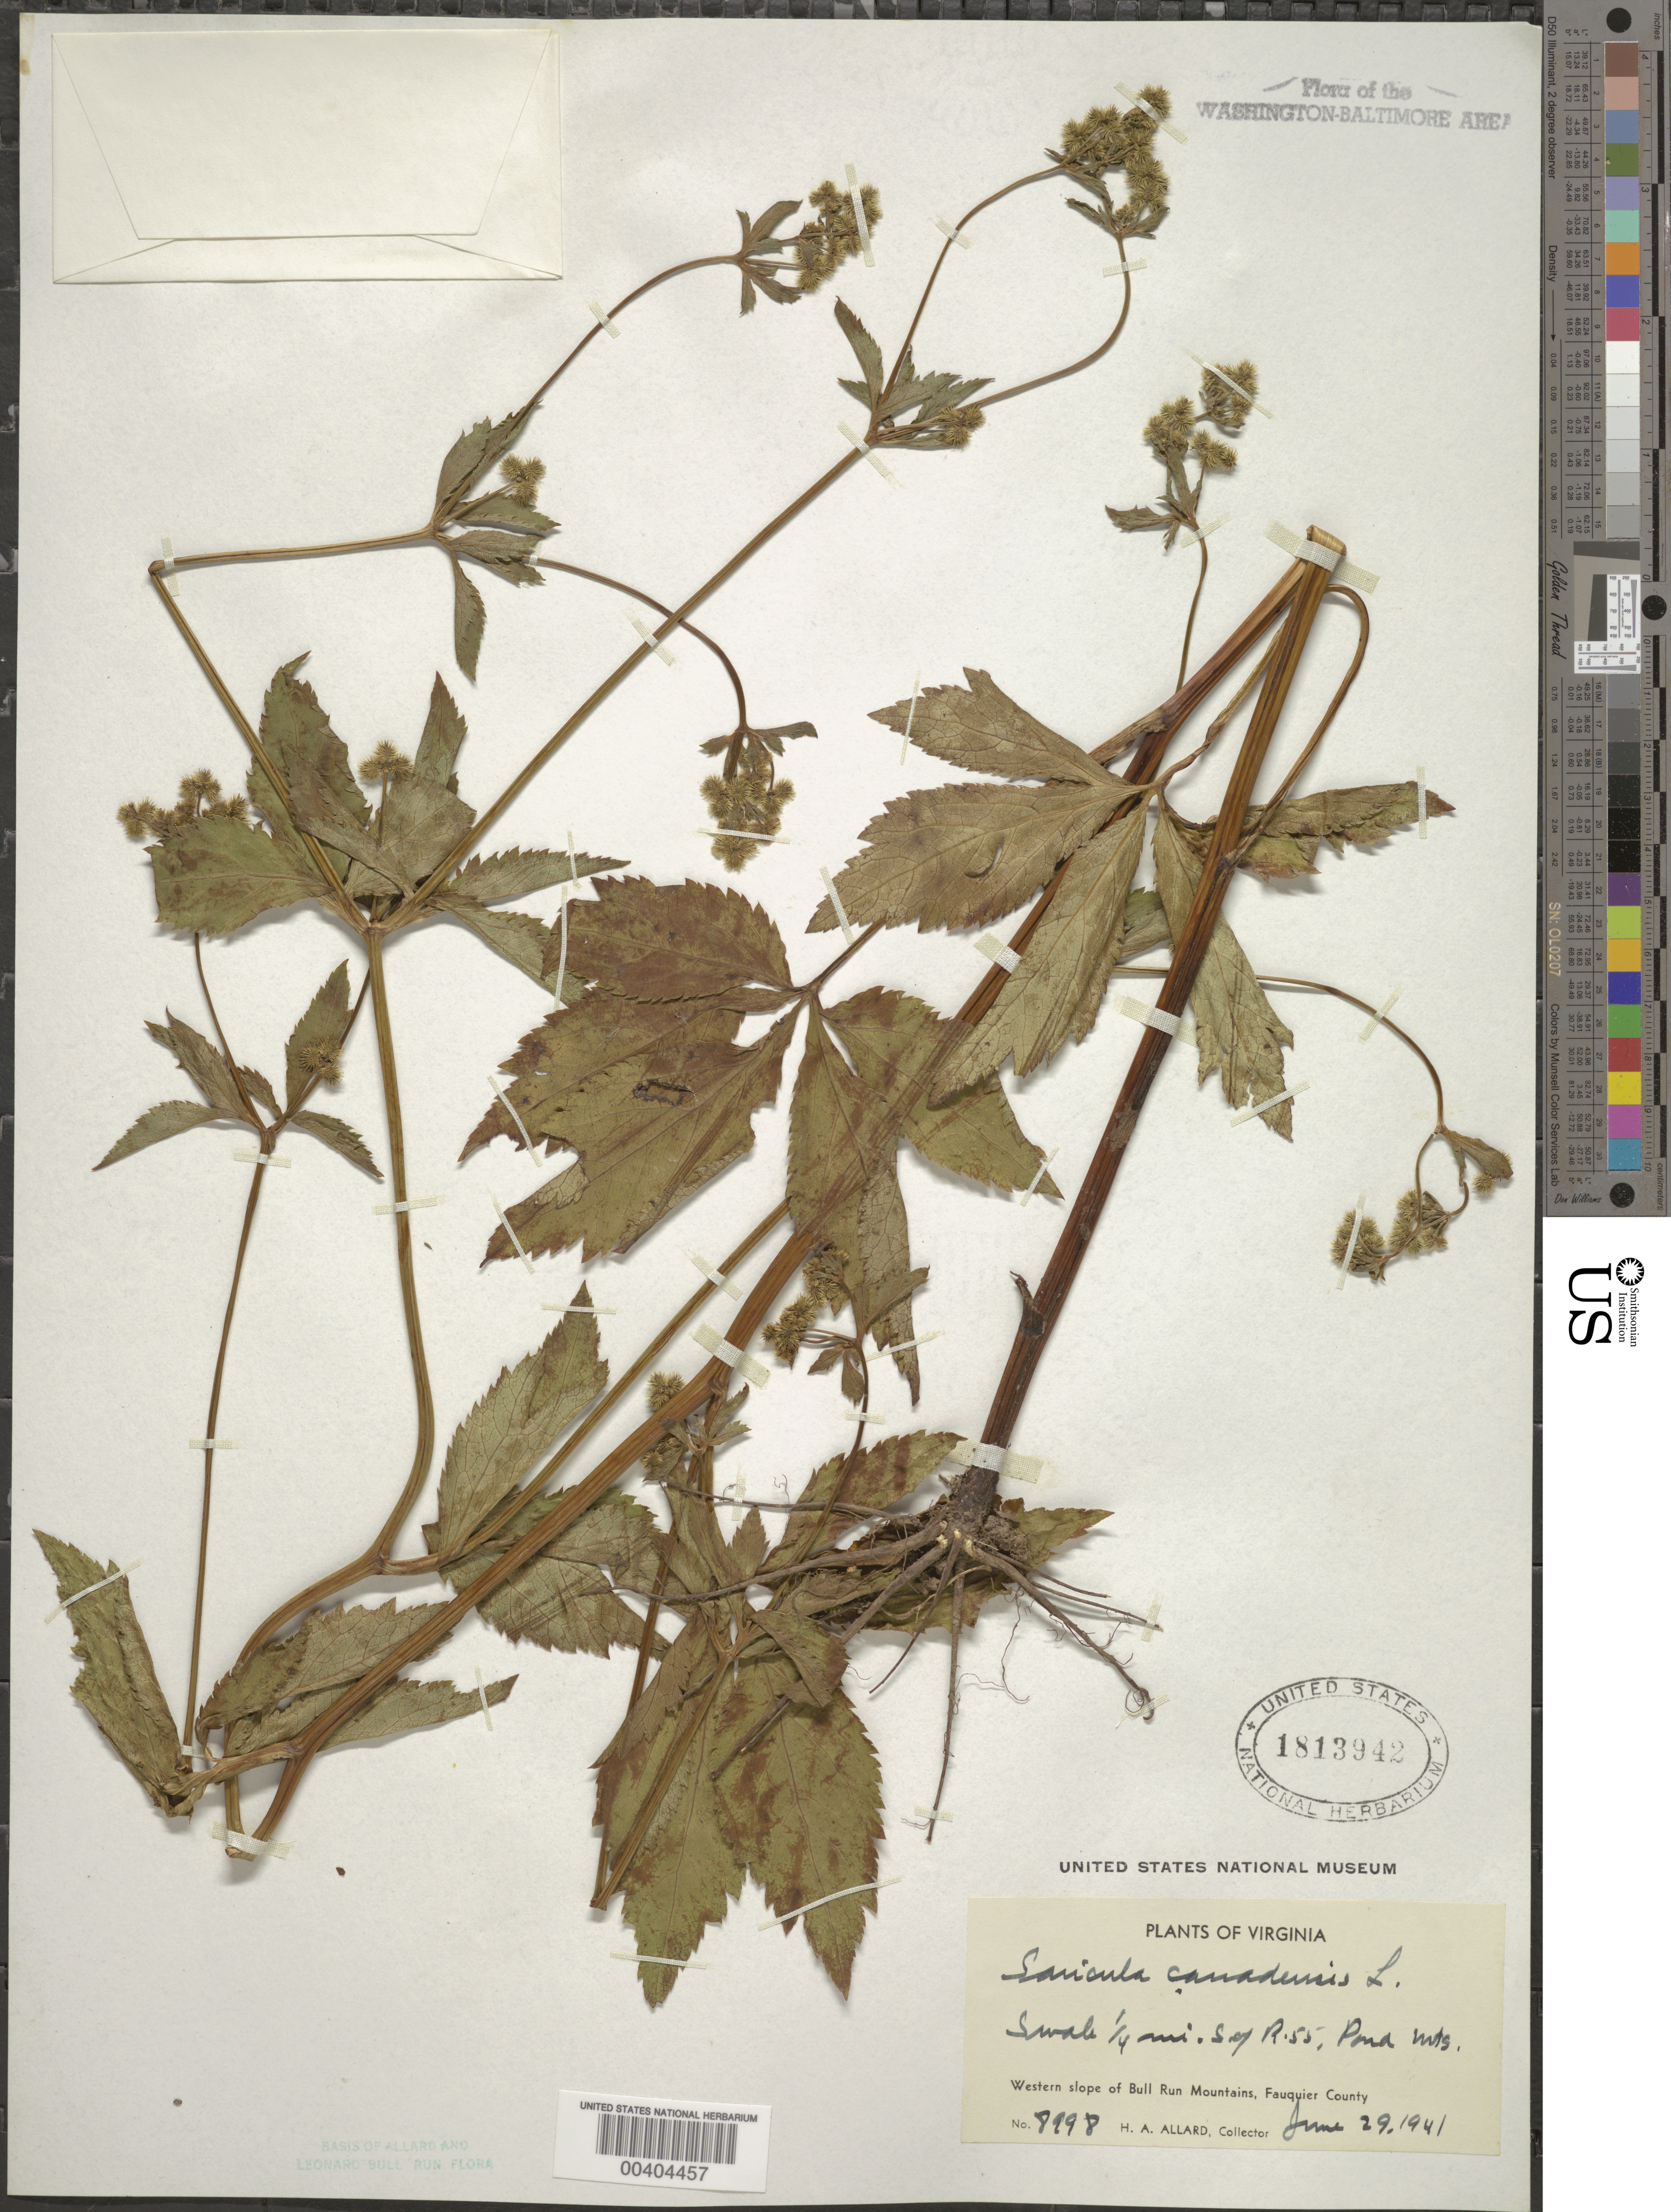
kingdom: Plantae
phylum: Tracheophyta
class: Magnoliopsida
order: Apiales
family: Apiaceae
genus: Sanicula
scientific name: Sanicula canadensis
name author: L.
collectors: H. A. Allard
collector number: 8998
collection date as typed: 29 Jun 1941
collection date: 1941-06-29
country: United States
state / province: Virginia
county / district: Fauquier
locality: South of Route 55, Pond Mountains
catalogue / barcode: US 1813942